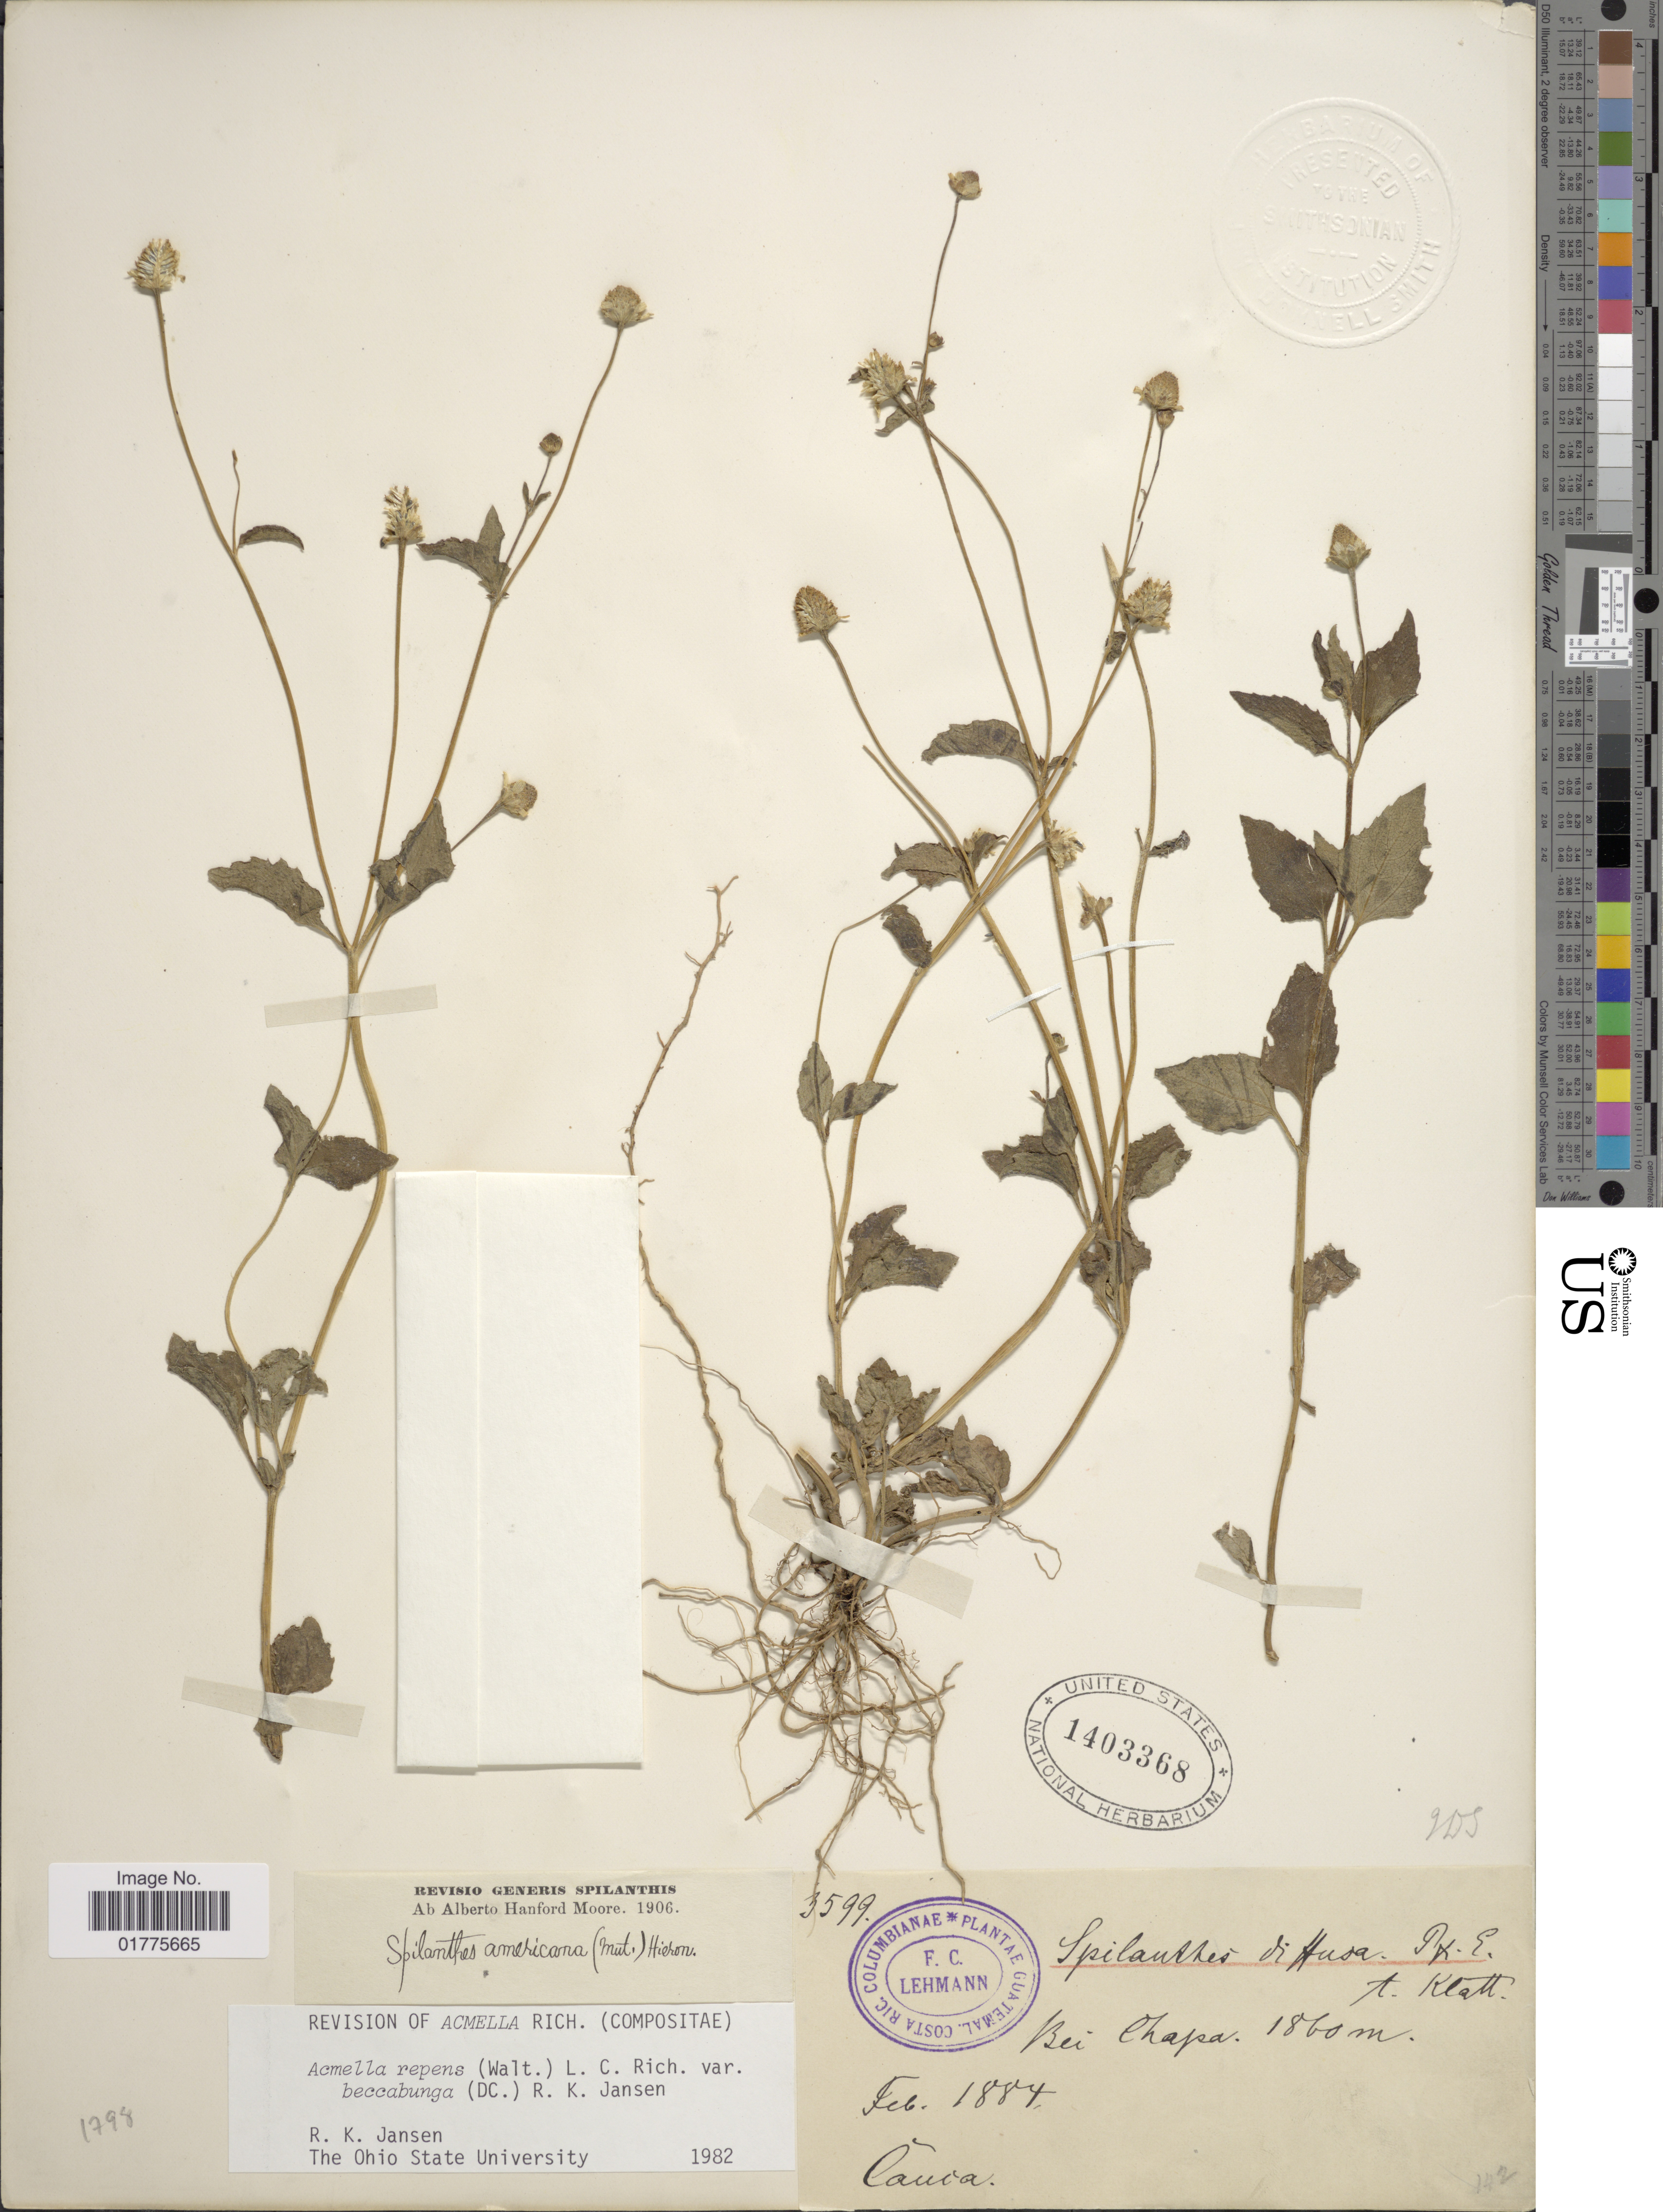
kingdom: Plantae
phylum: Tracheophyta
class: Magnoliopsida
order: Asterales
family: Asteraceae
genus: Acmella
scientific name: Acmella repens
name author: (Walter) Rich.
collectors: F. Lehman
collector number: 3599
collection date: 1884-02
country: Colombia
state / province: Cauca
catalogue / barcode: US 1403368